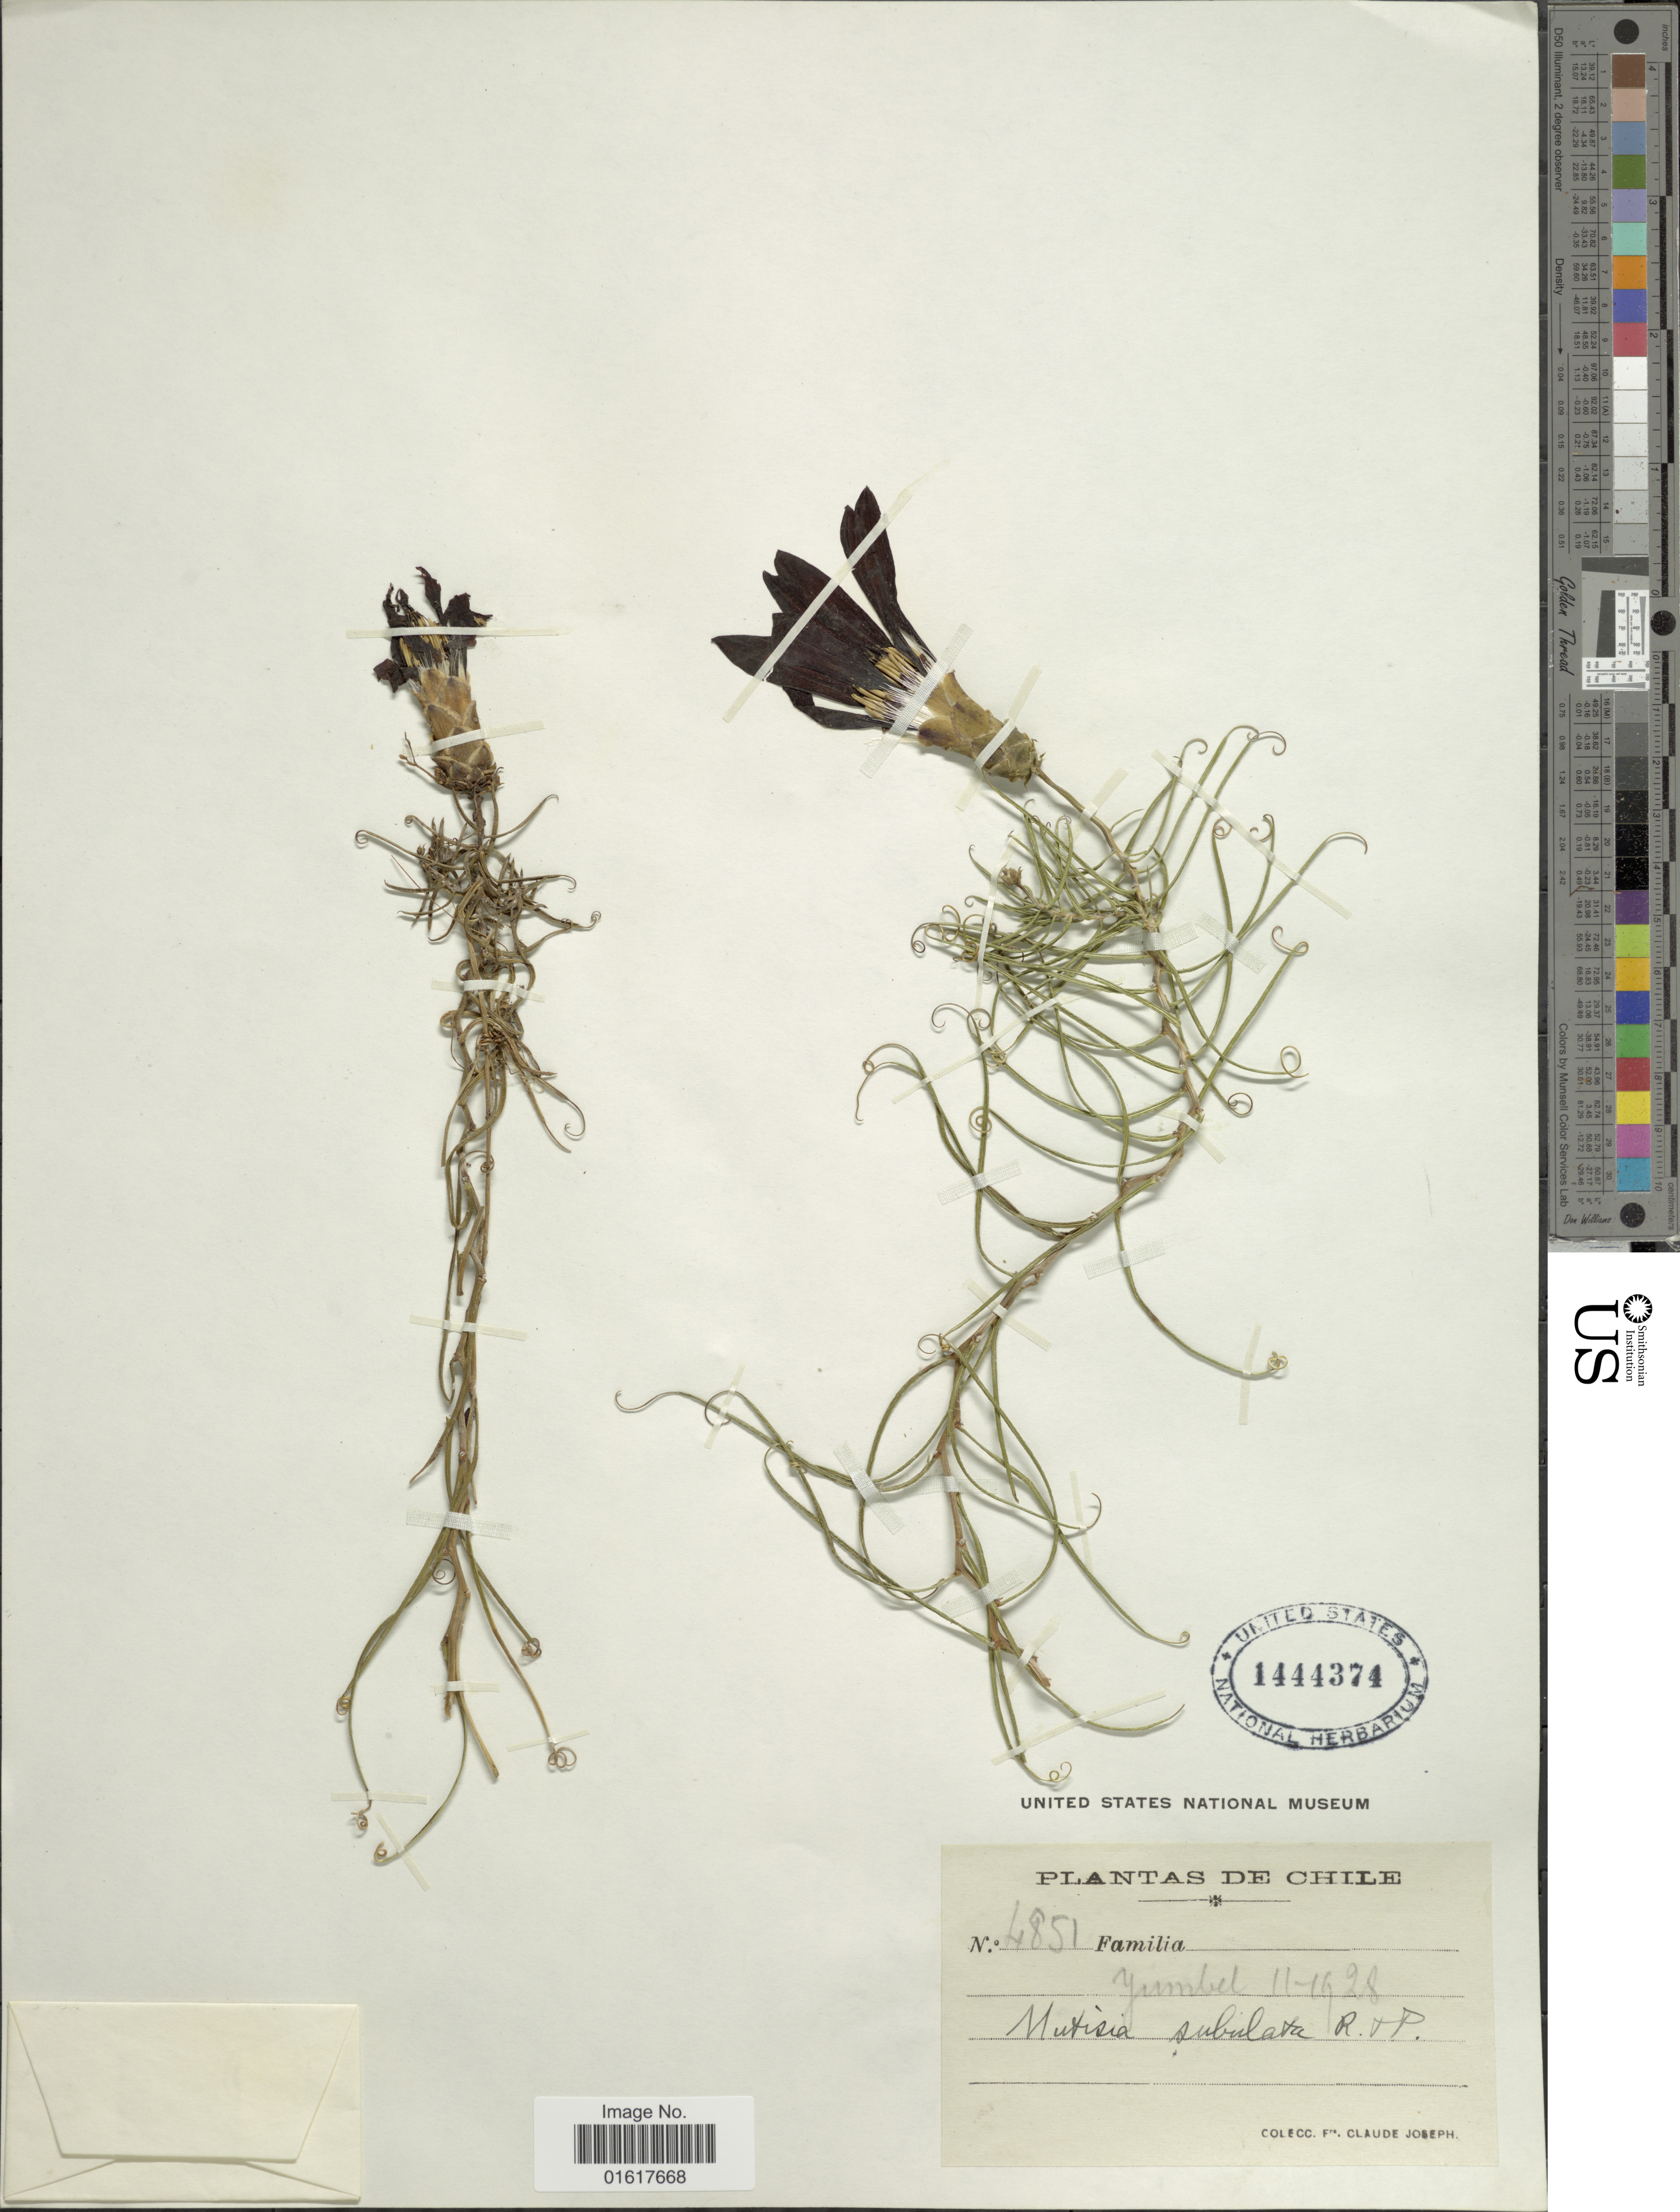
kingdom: Plantae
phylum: Tracheophyta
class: Magnoliopsida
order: Asterales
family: Asteraceae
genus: Mutisia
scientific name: Mutisia subulata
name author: Ruiz & Pav.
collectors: Bro. Claude-Joseph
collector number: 4851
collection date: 1928-11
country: Chile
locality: Yumbel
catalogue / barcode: US 1444374